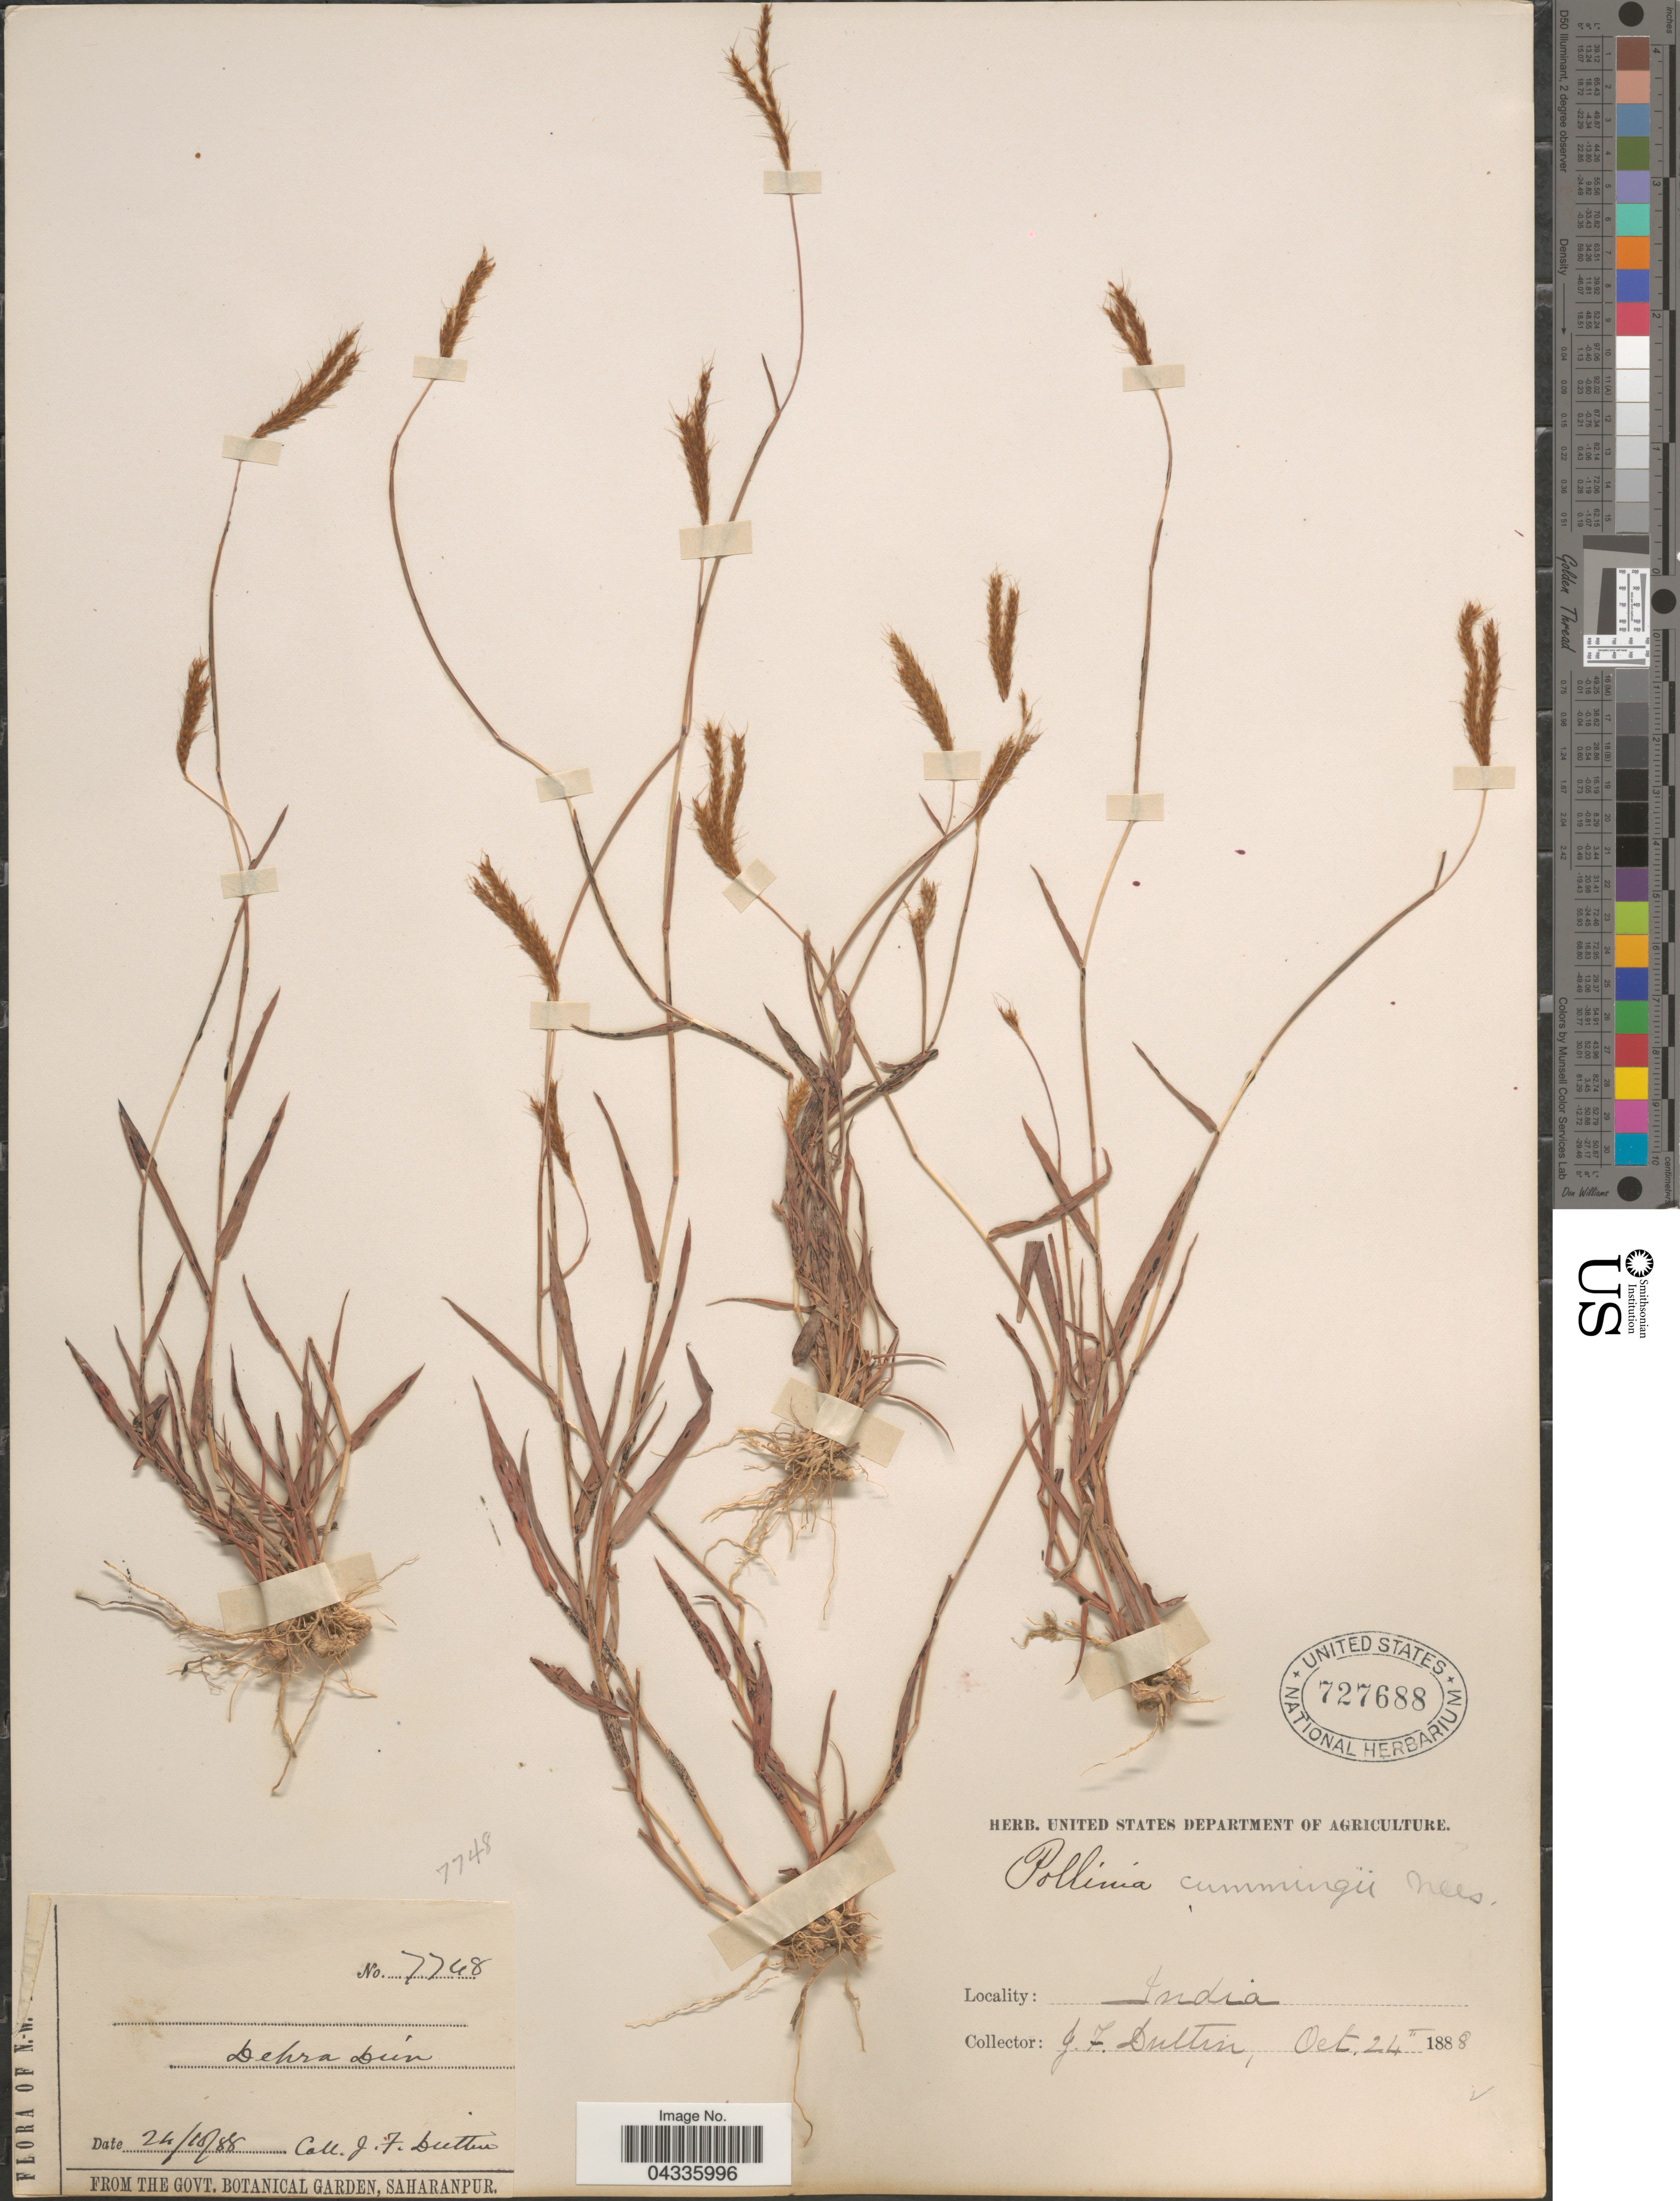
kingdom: Plantae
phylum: Tracheophyta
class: Liliopsida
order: Poales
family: Poaceae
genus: Eulalia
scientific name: Eulalia leschenaultiana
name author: (Decne.) Ohwi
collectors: J. F. Duthie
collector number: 7748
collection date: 1888-10-24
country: India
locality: N.-W. Dehra Dún.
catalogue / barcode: US 727688